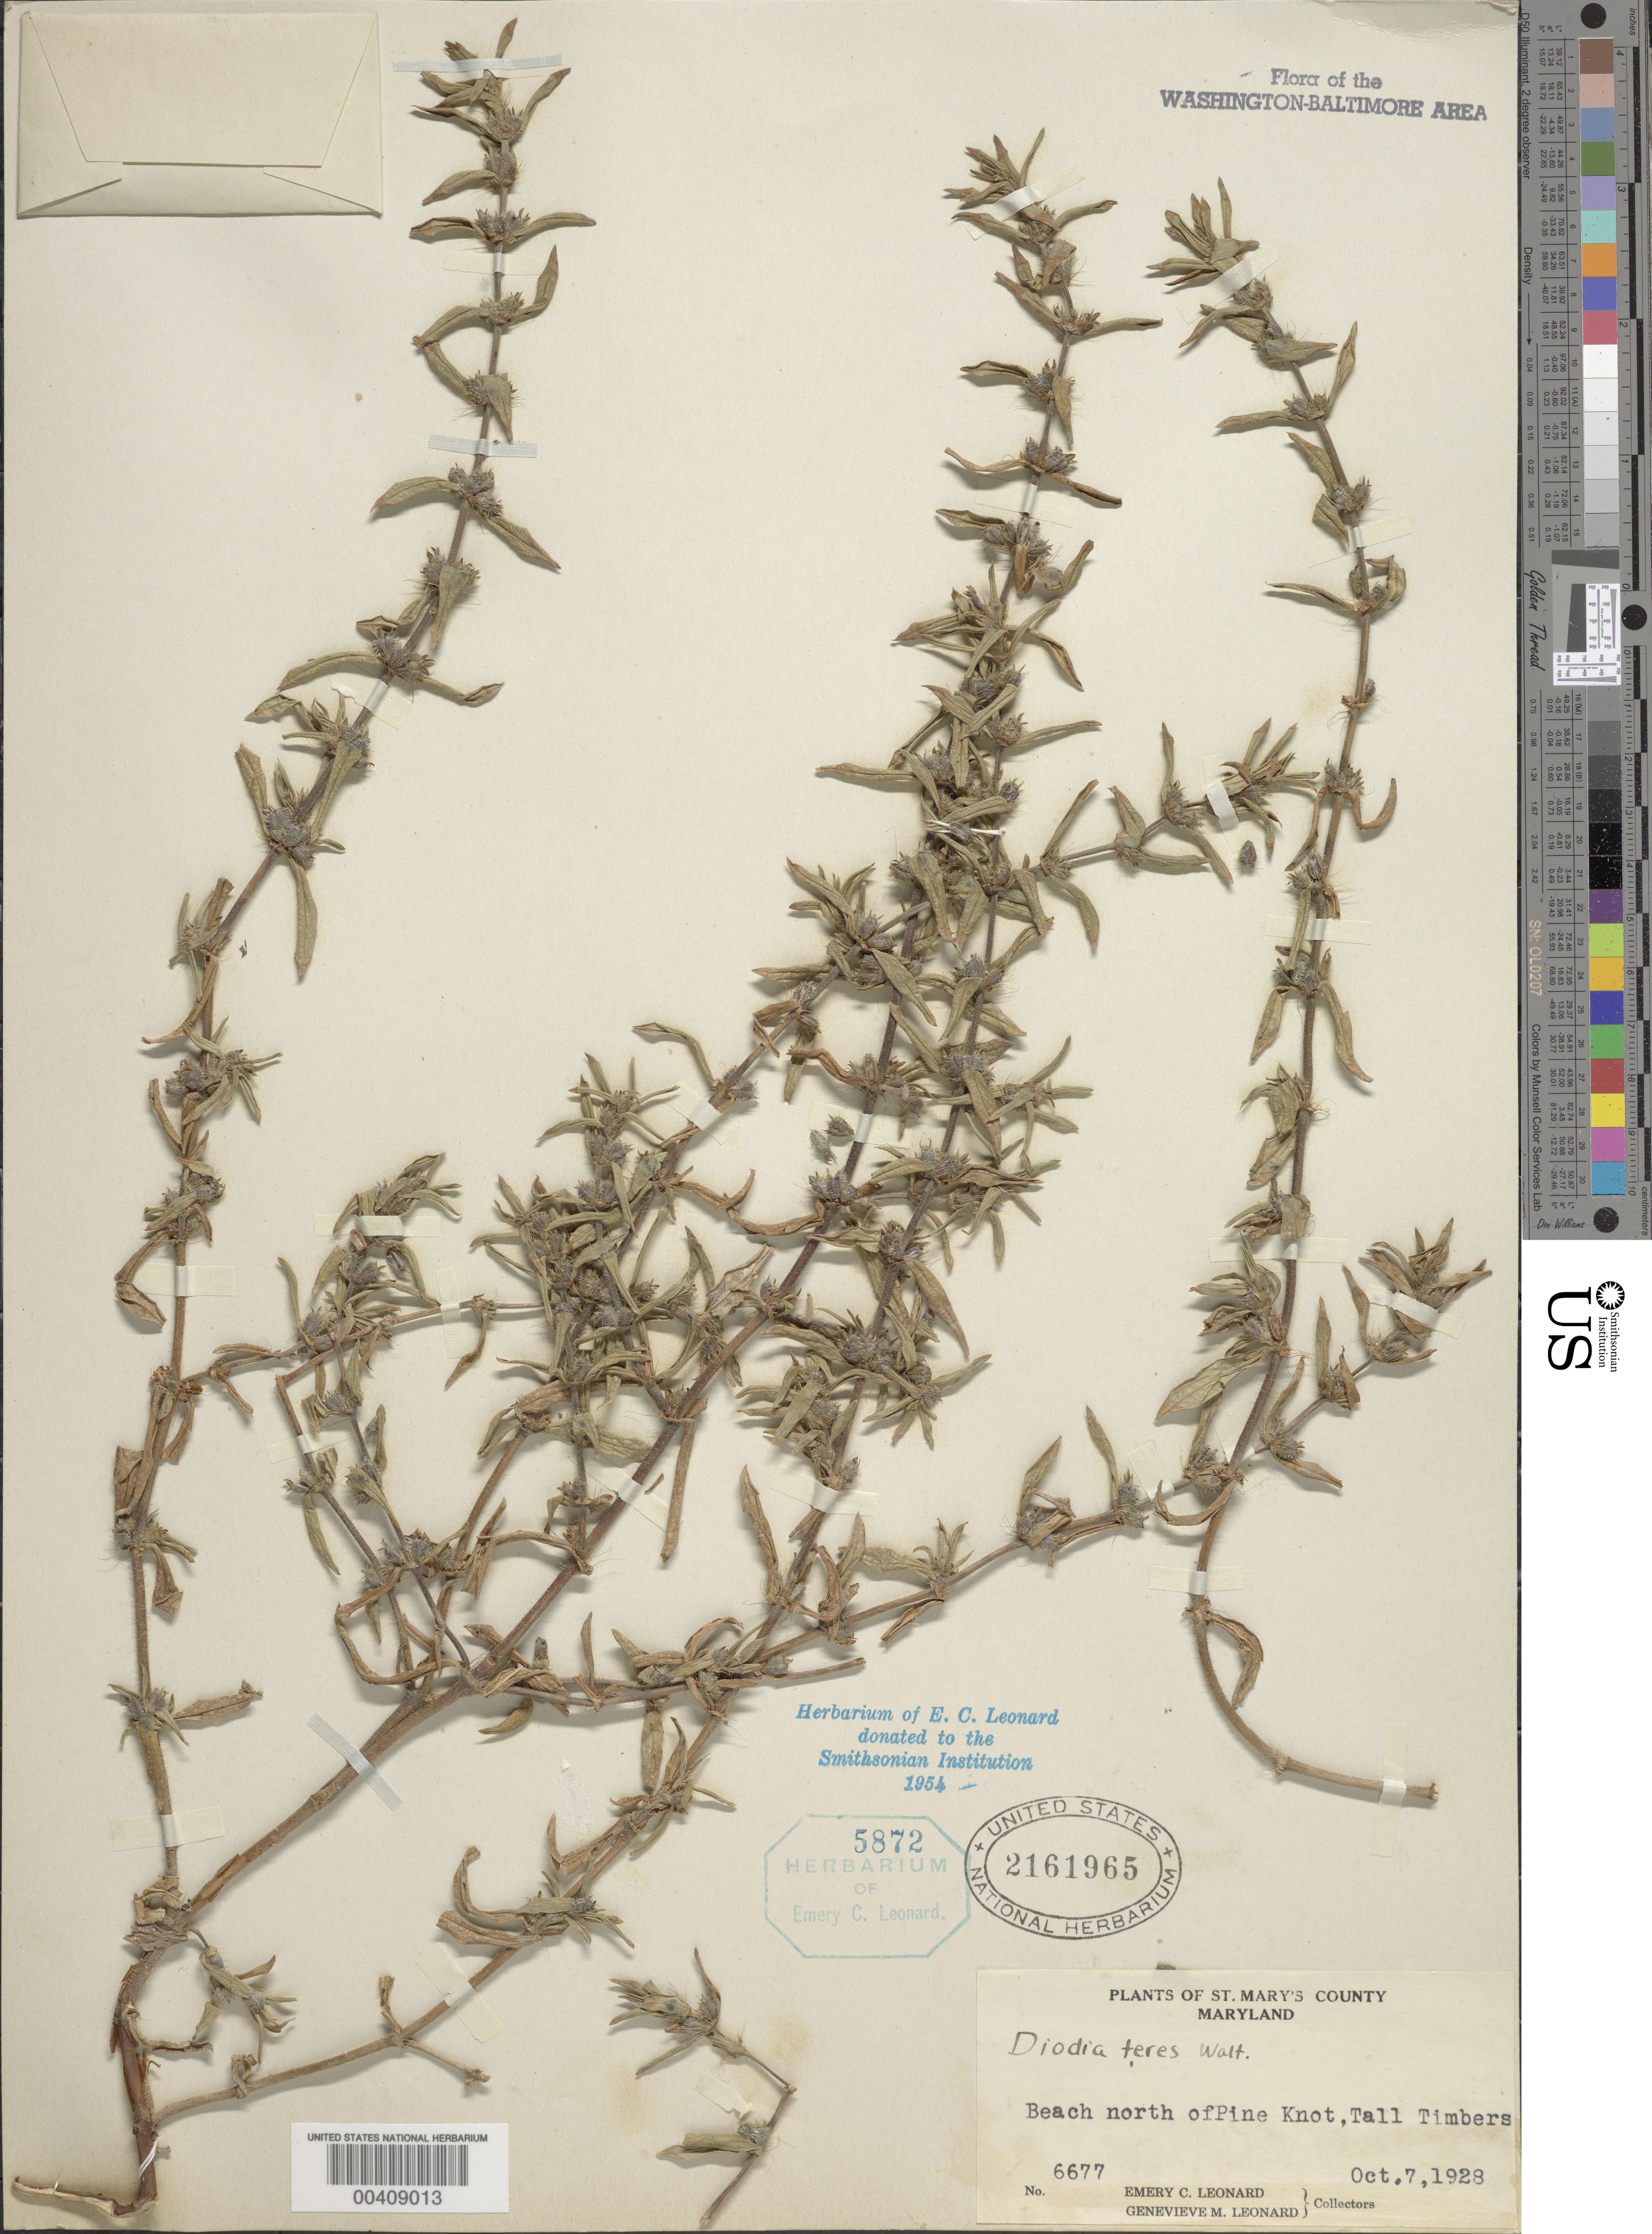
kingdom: Plantae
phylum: Tracheophyta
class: Magnoliopsida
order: Gentianales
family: Rubiaceae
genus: Diodia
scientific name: Diodia teres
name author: Walter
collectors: E. C. Leonard & G. M. Leonard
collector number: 6677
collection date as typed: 07 Oct 1928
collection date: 1928-10-07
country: United States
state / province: Maryland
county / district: St. Mary's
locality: Tall Timbers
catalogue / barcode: US 2161965